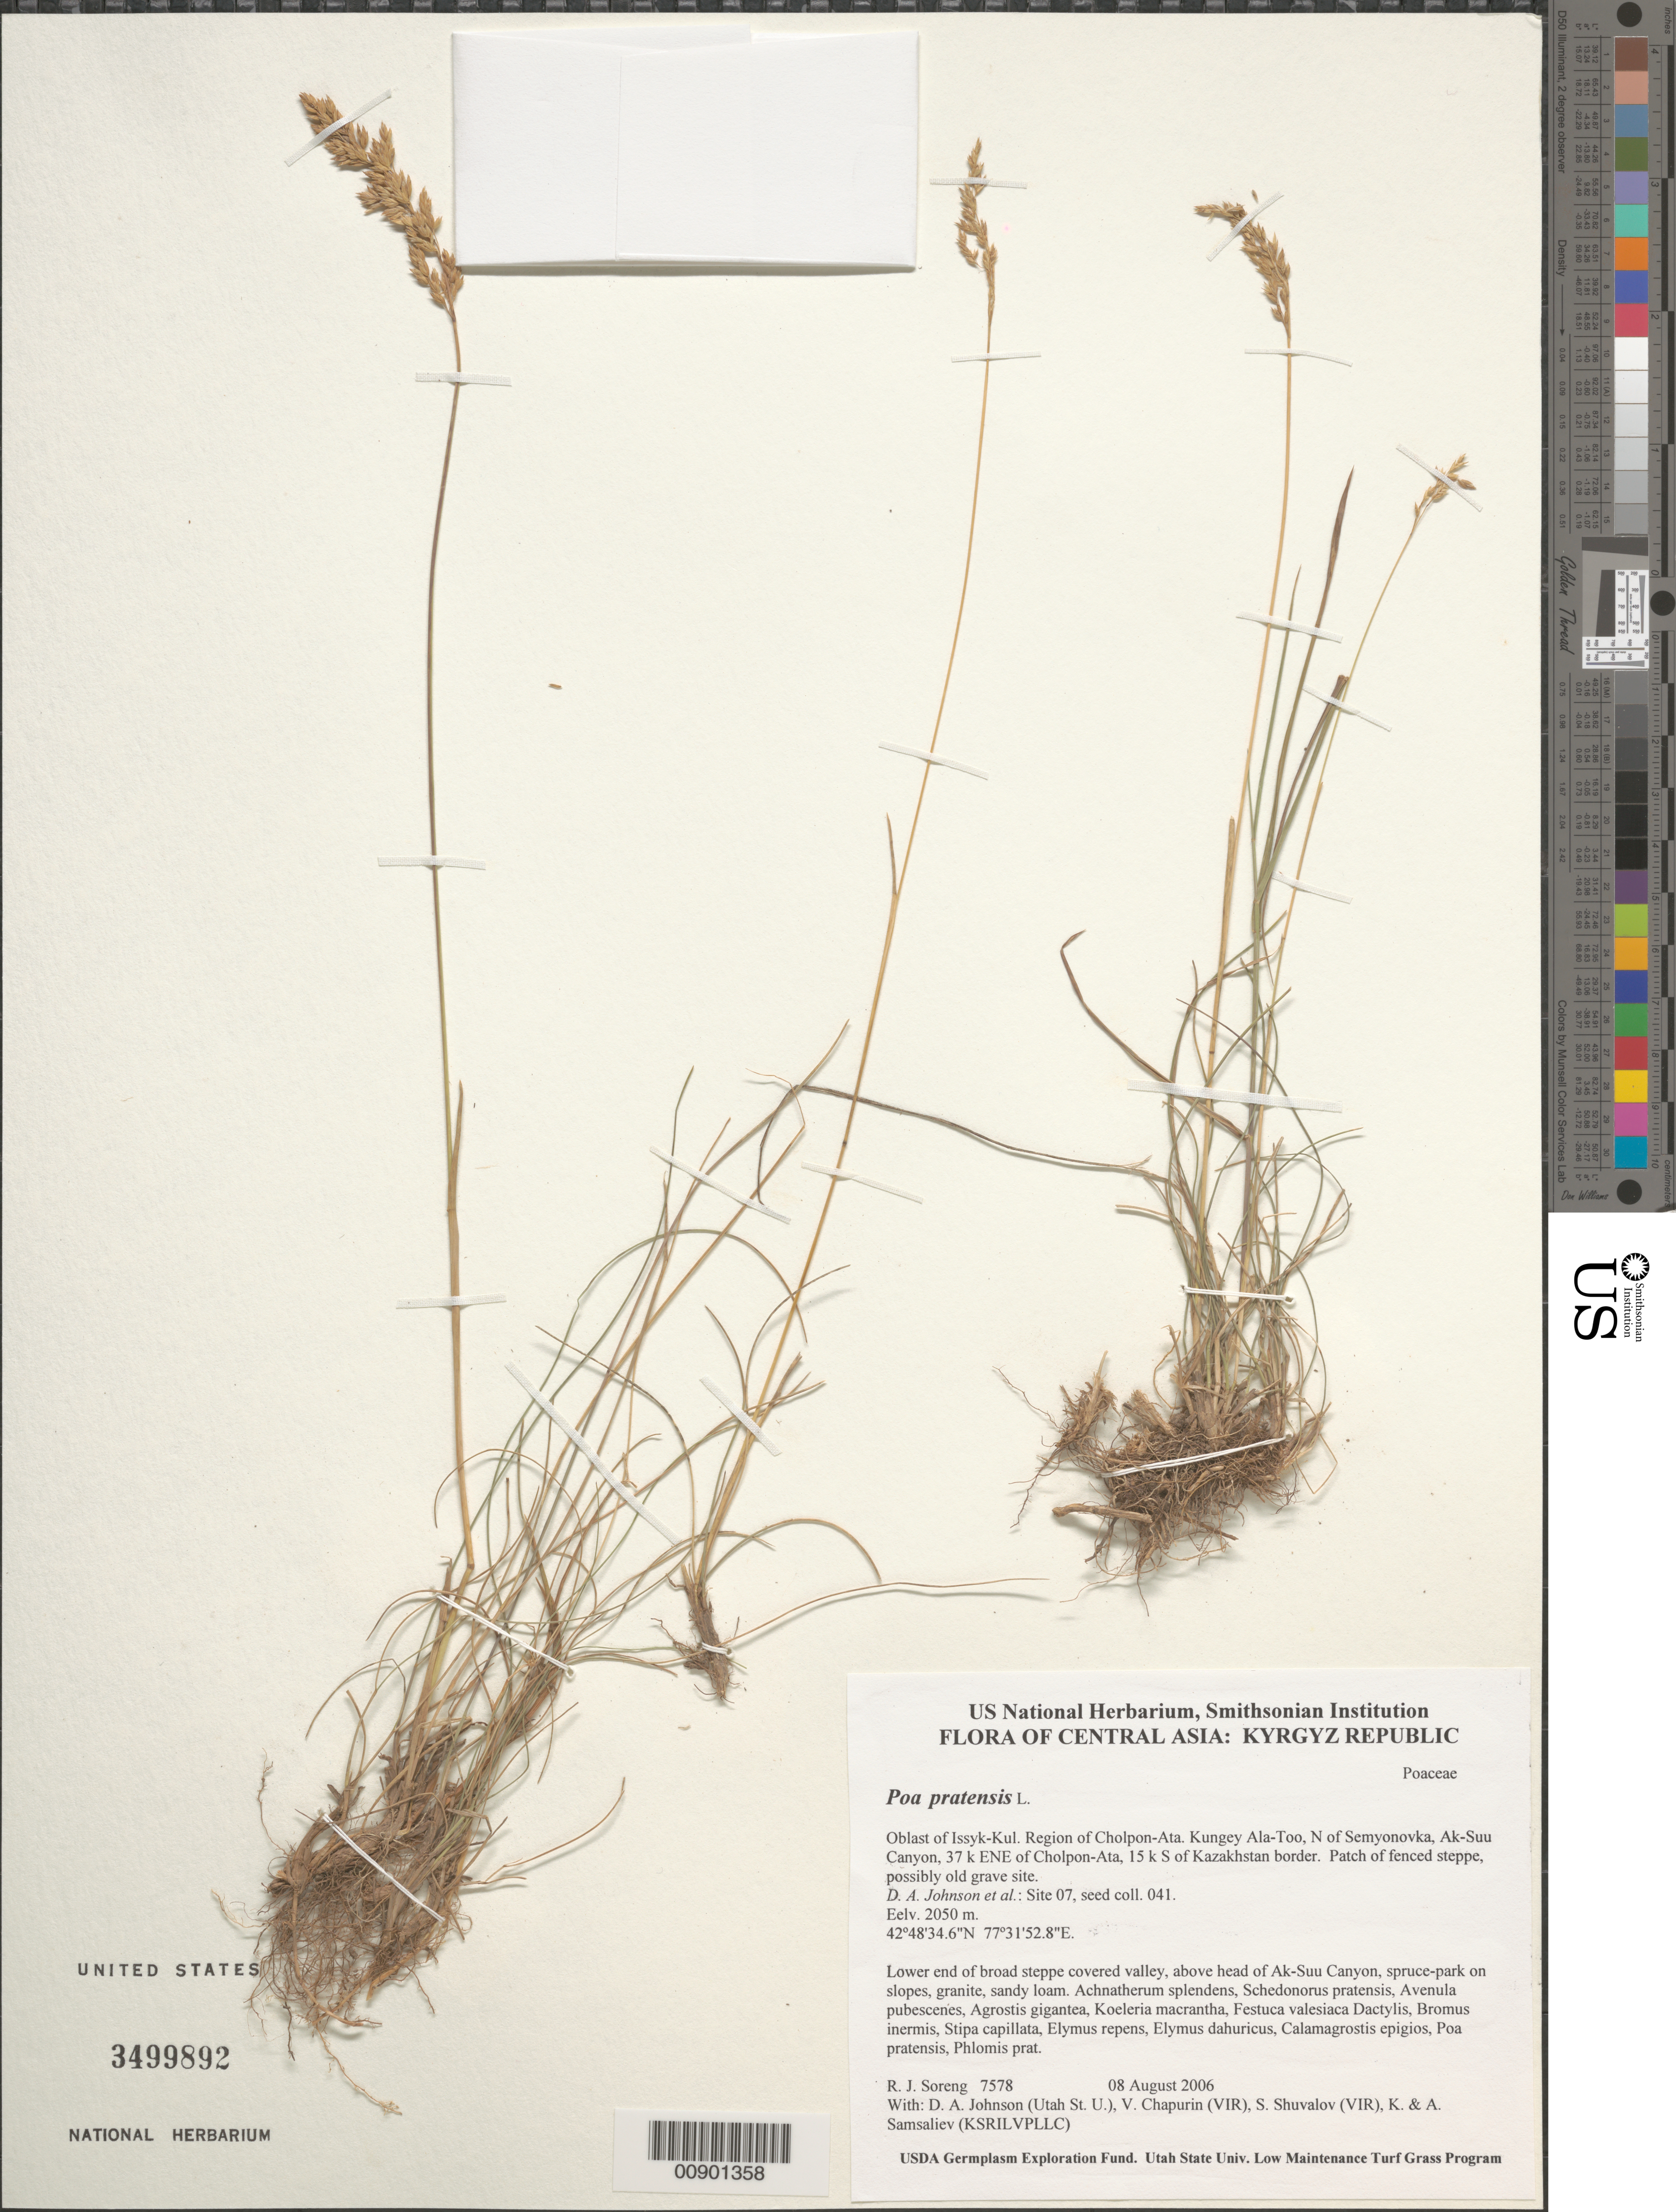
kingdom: Plantae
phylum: Tracheophyta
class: Liliopsida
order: Poales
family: Poaceae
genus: Poa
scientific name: Poa pratensis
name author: L.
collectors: R. J. Soreng, D. Johnson, S. Shuvalov, V. Chapurin, K. Samsaliev & A. Samsaliev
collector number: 7578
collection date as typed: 08 Aug 2006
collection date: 2006-08-08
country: Kyrgyzstan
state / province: Ysyk-Kol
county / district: Cholpon-Ata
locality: Kungey Ala-Too, N of Semyonovka, Ak-Suu Canyon, 37 km ENE of Cholpon-Ata, 15 km S of Kazakhstan border. Patch of fenced steppe, possibly old grave site.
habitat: Lower end of broad steppe covered valley, above head of Ak-Suu Canyon, spruce-park on slopes, granite, sandy loam.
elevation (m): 2050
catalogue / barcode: US 3499892